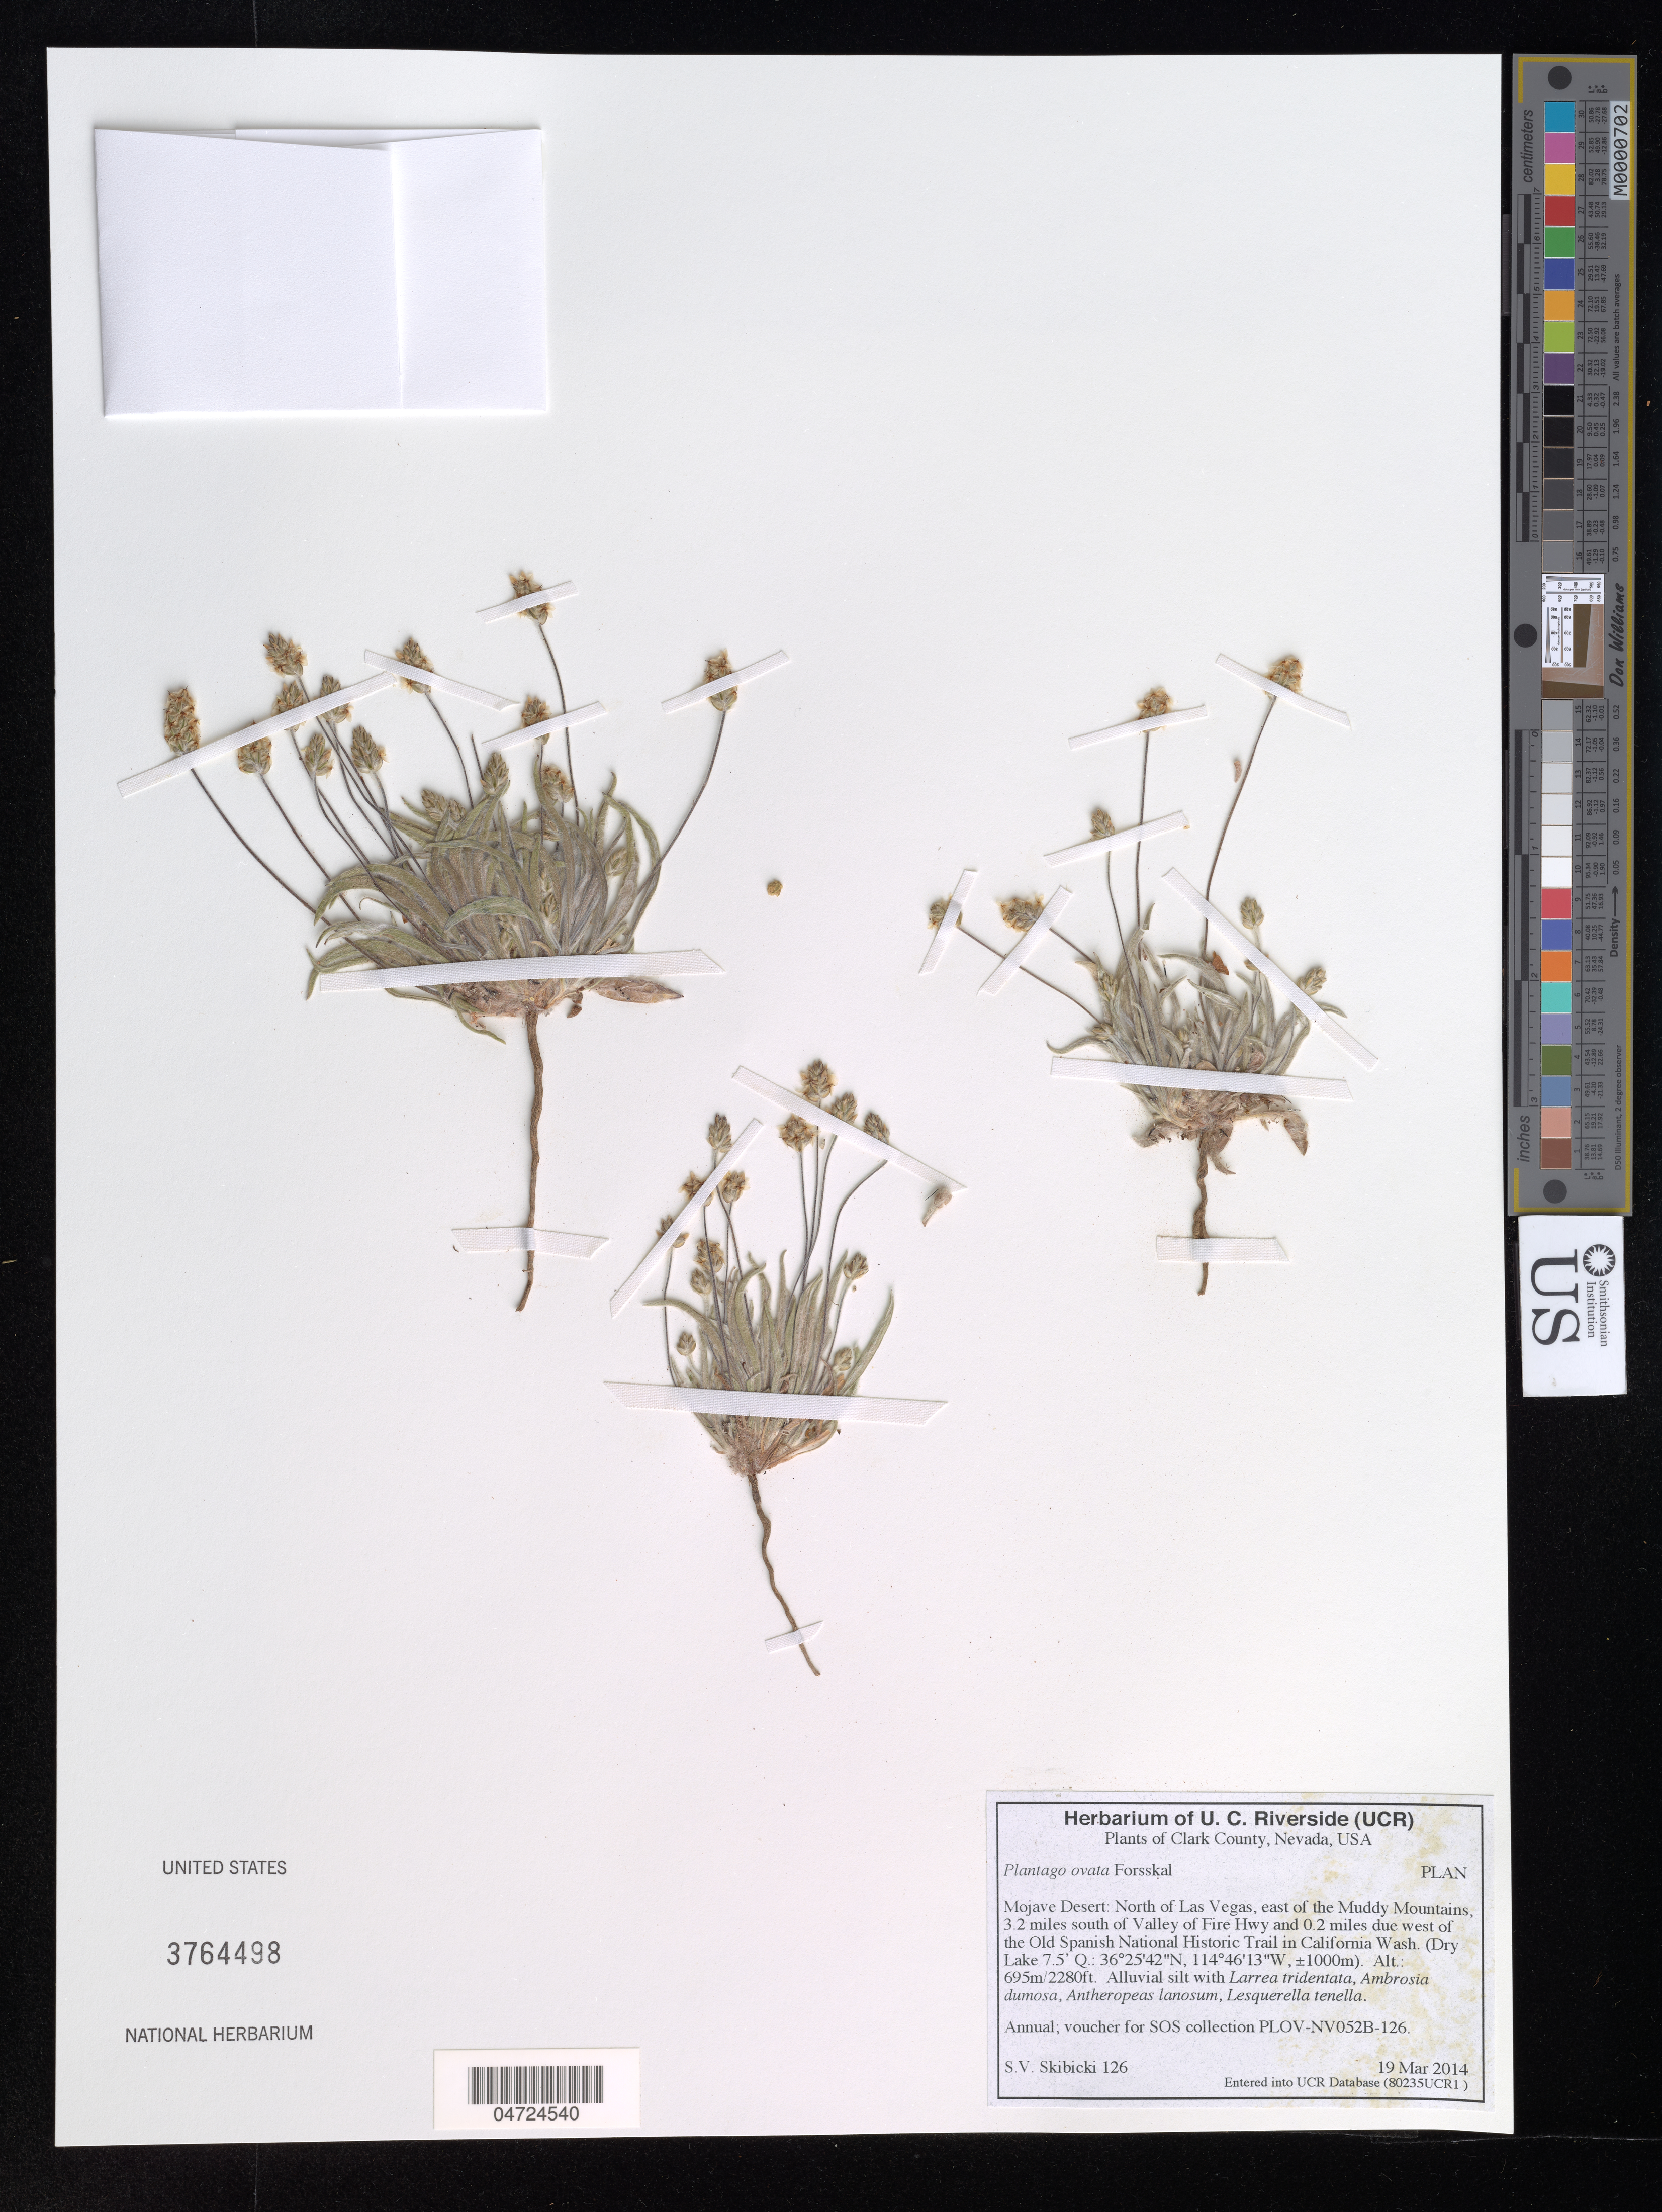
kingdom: Plantae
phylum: Tracheophyta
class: Magnoliopsida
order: Lamiales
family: Plantaginaceae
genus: Plantago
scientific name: Plantago ovata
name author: Forssk.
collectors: S. Skibicki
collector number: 126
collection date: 2014-03-19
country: United States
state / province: Nevada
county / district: Clark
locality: Clark County. Mojave Desert: North of Las Vegas, east of the Muddy Mountains, 3.2 miles south of Valley of Fire Hwy and 0.2 miles due west of the Old Spanish National Historic Tail in California Wash. (Dry Lake 7.5' Q: ± 1000m).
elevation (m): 695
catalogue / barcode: US 3764498